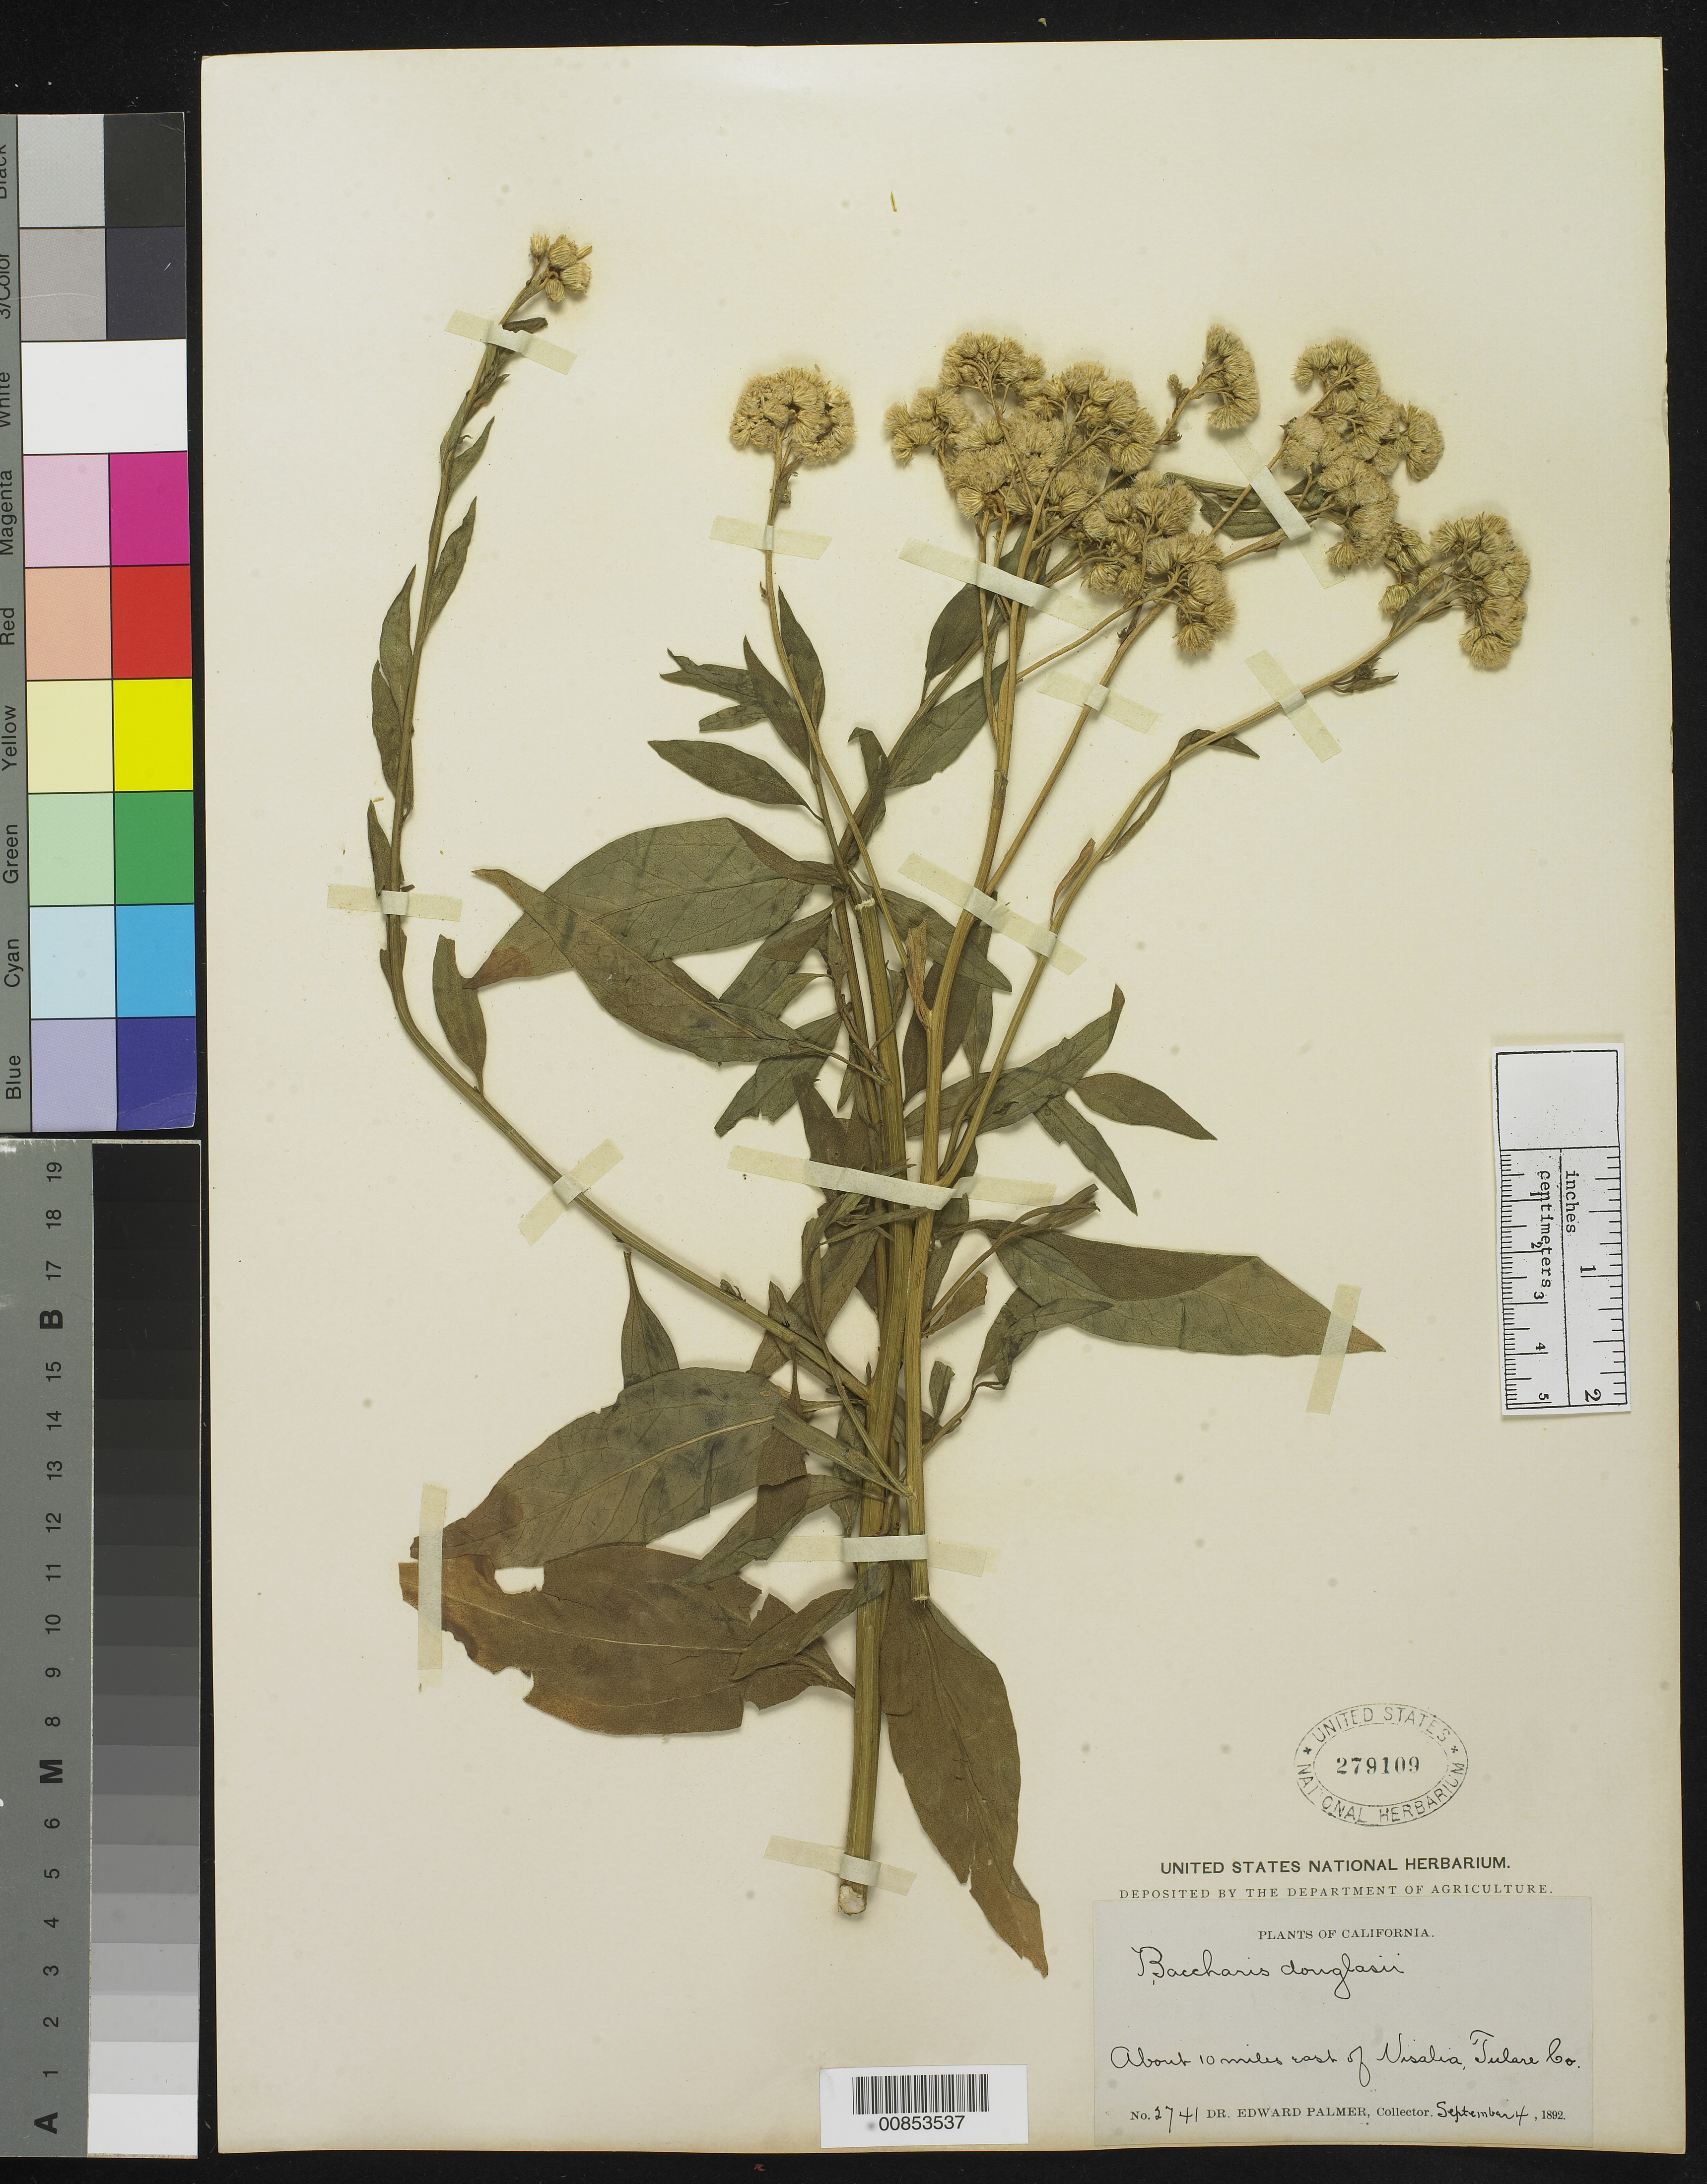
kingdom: Plantae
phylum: Tracheophyta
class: Magnoliopsida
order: Asterales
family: Asteraceae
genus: Baccharis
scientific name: Baccharis douglasii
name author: DC.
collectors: E. Palmer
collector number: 2741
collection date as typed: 04 Sep 1892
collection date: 1892-09-04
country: United States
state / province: California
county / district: Tulare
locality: About 10 miles east of Visalia, Tulare County, California.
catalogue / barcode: US 279109